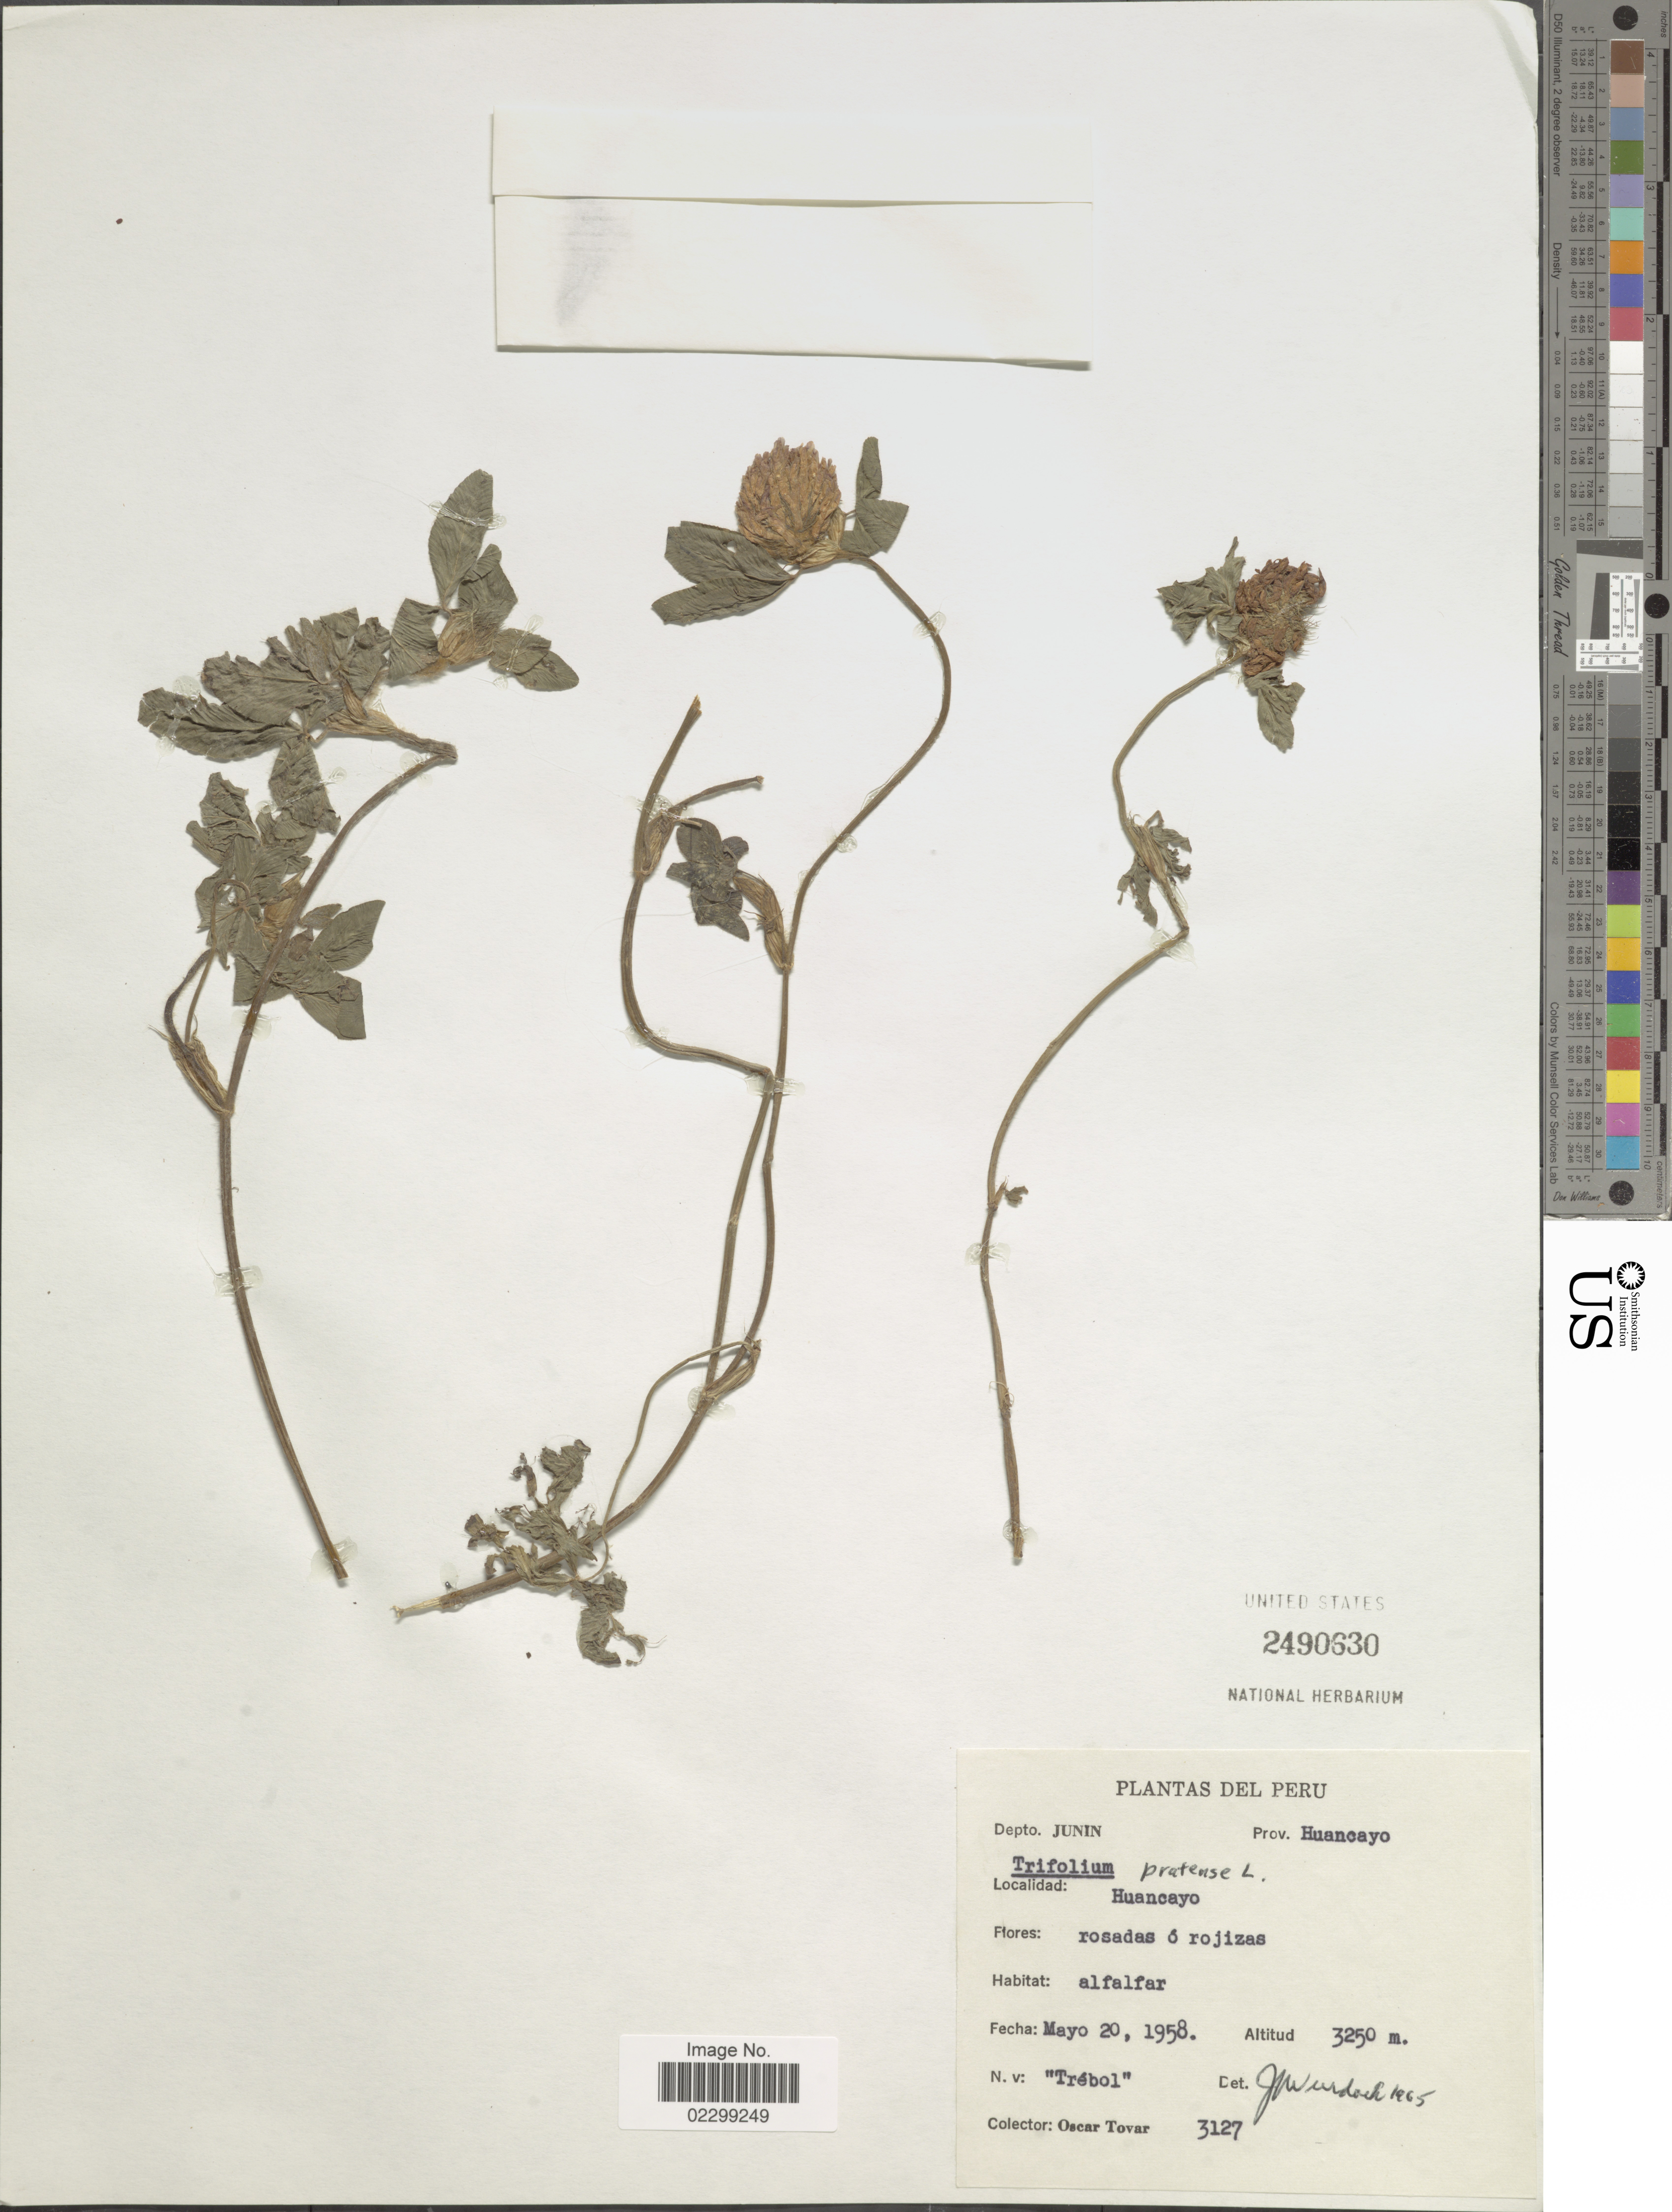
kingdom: Plantae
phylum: Tracheophyta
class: Magnoliopsida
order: Fabales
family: Fabaceae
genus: Trifolium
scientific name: Trifolium pratense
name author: L.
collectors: O. Tovar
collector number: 3127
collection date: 1958-05-20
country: Peru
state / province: Junín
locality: Prov. Huancayo, Huancayo, alfalfar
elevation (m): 3250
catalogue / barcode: US 2490630